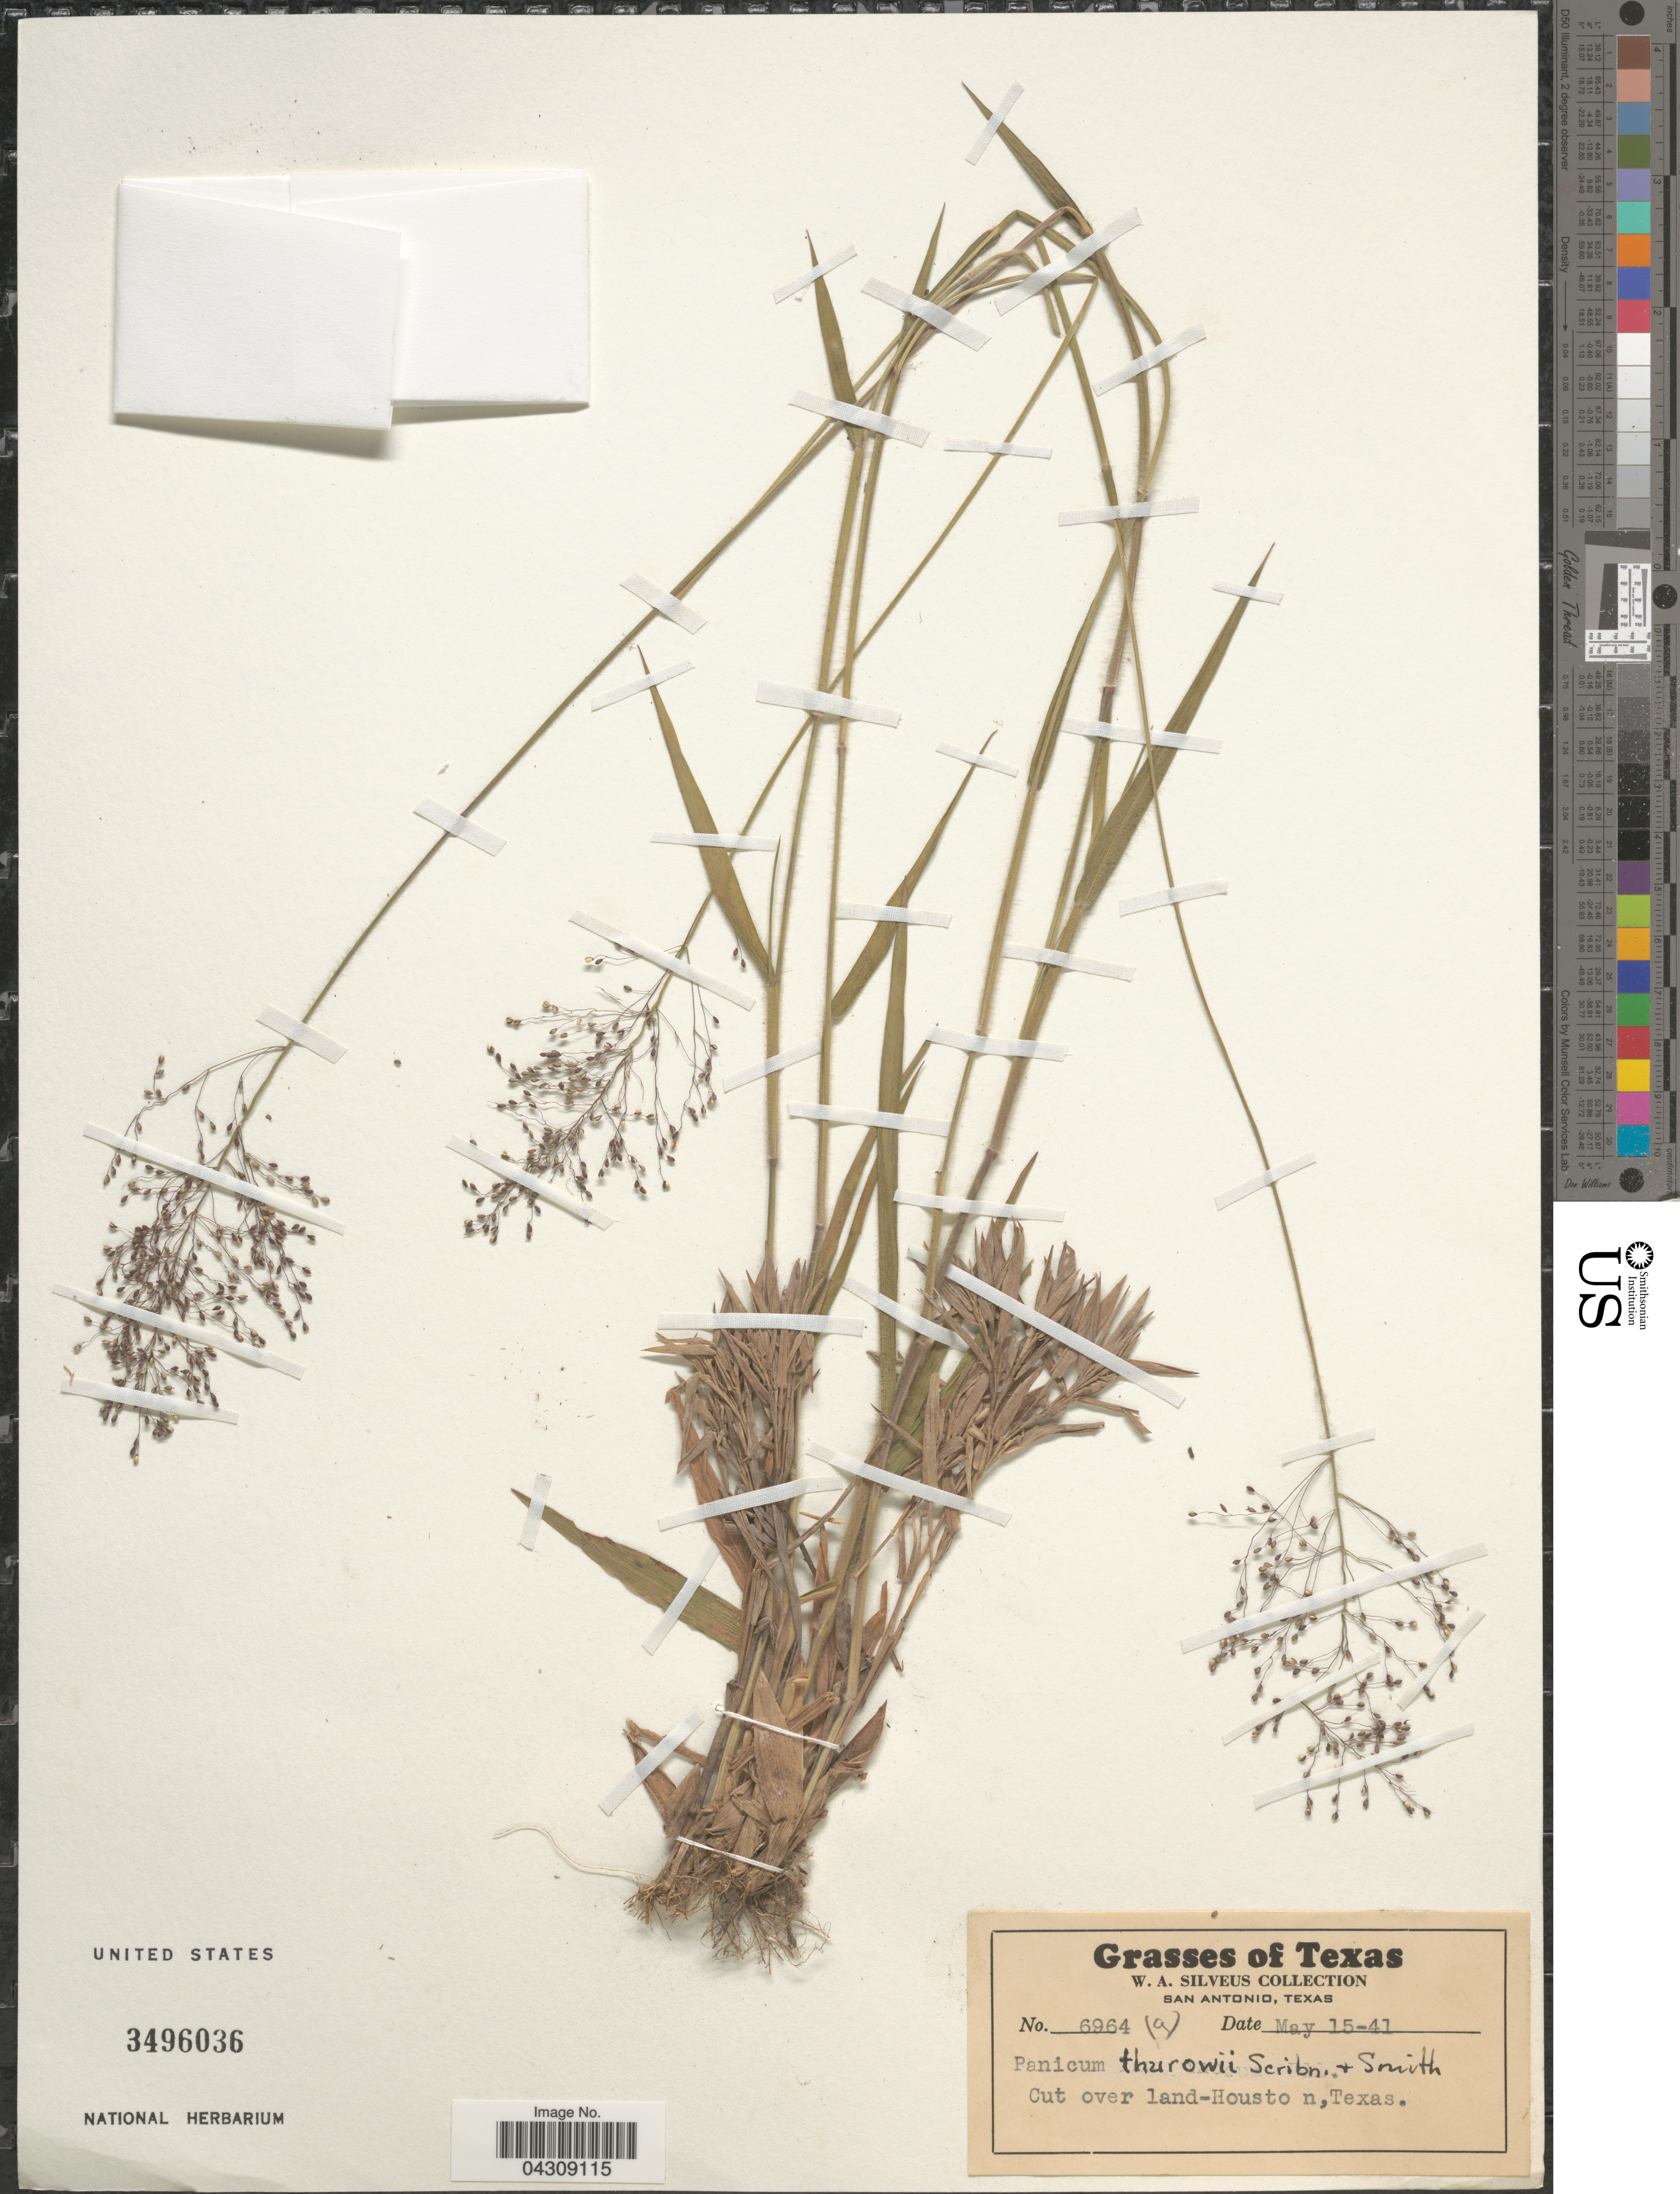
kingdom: Plantae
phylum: Tracheophyta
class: Liliopsida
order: Poales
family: Poaceae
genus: Dichanthelium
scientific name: Dichanthelium acuminatum var. acuminatum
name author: (Sw.) Gould & C.A. Clark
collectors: W. Silveus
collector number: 6964(a)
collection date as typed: Transcribed d/m/y: 15/5/41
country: United States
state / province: Texas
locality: Houston.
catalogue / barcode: US 3496036